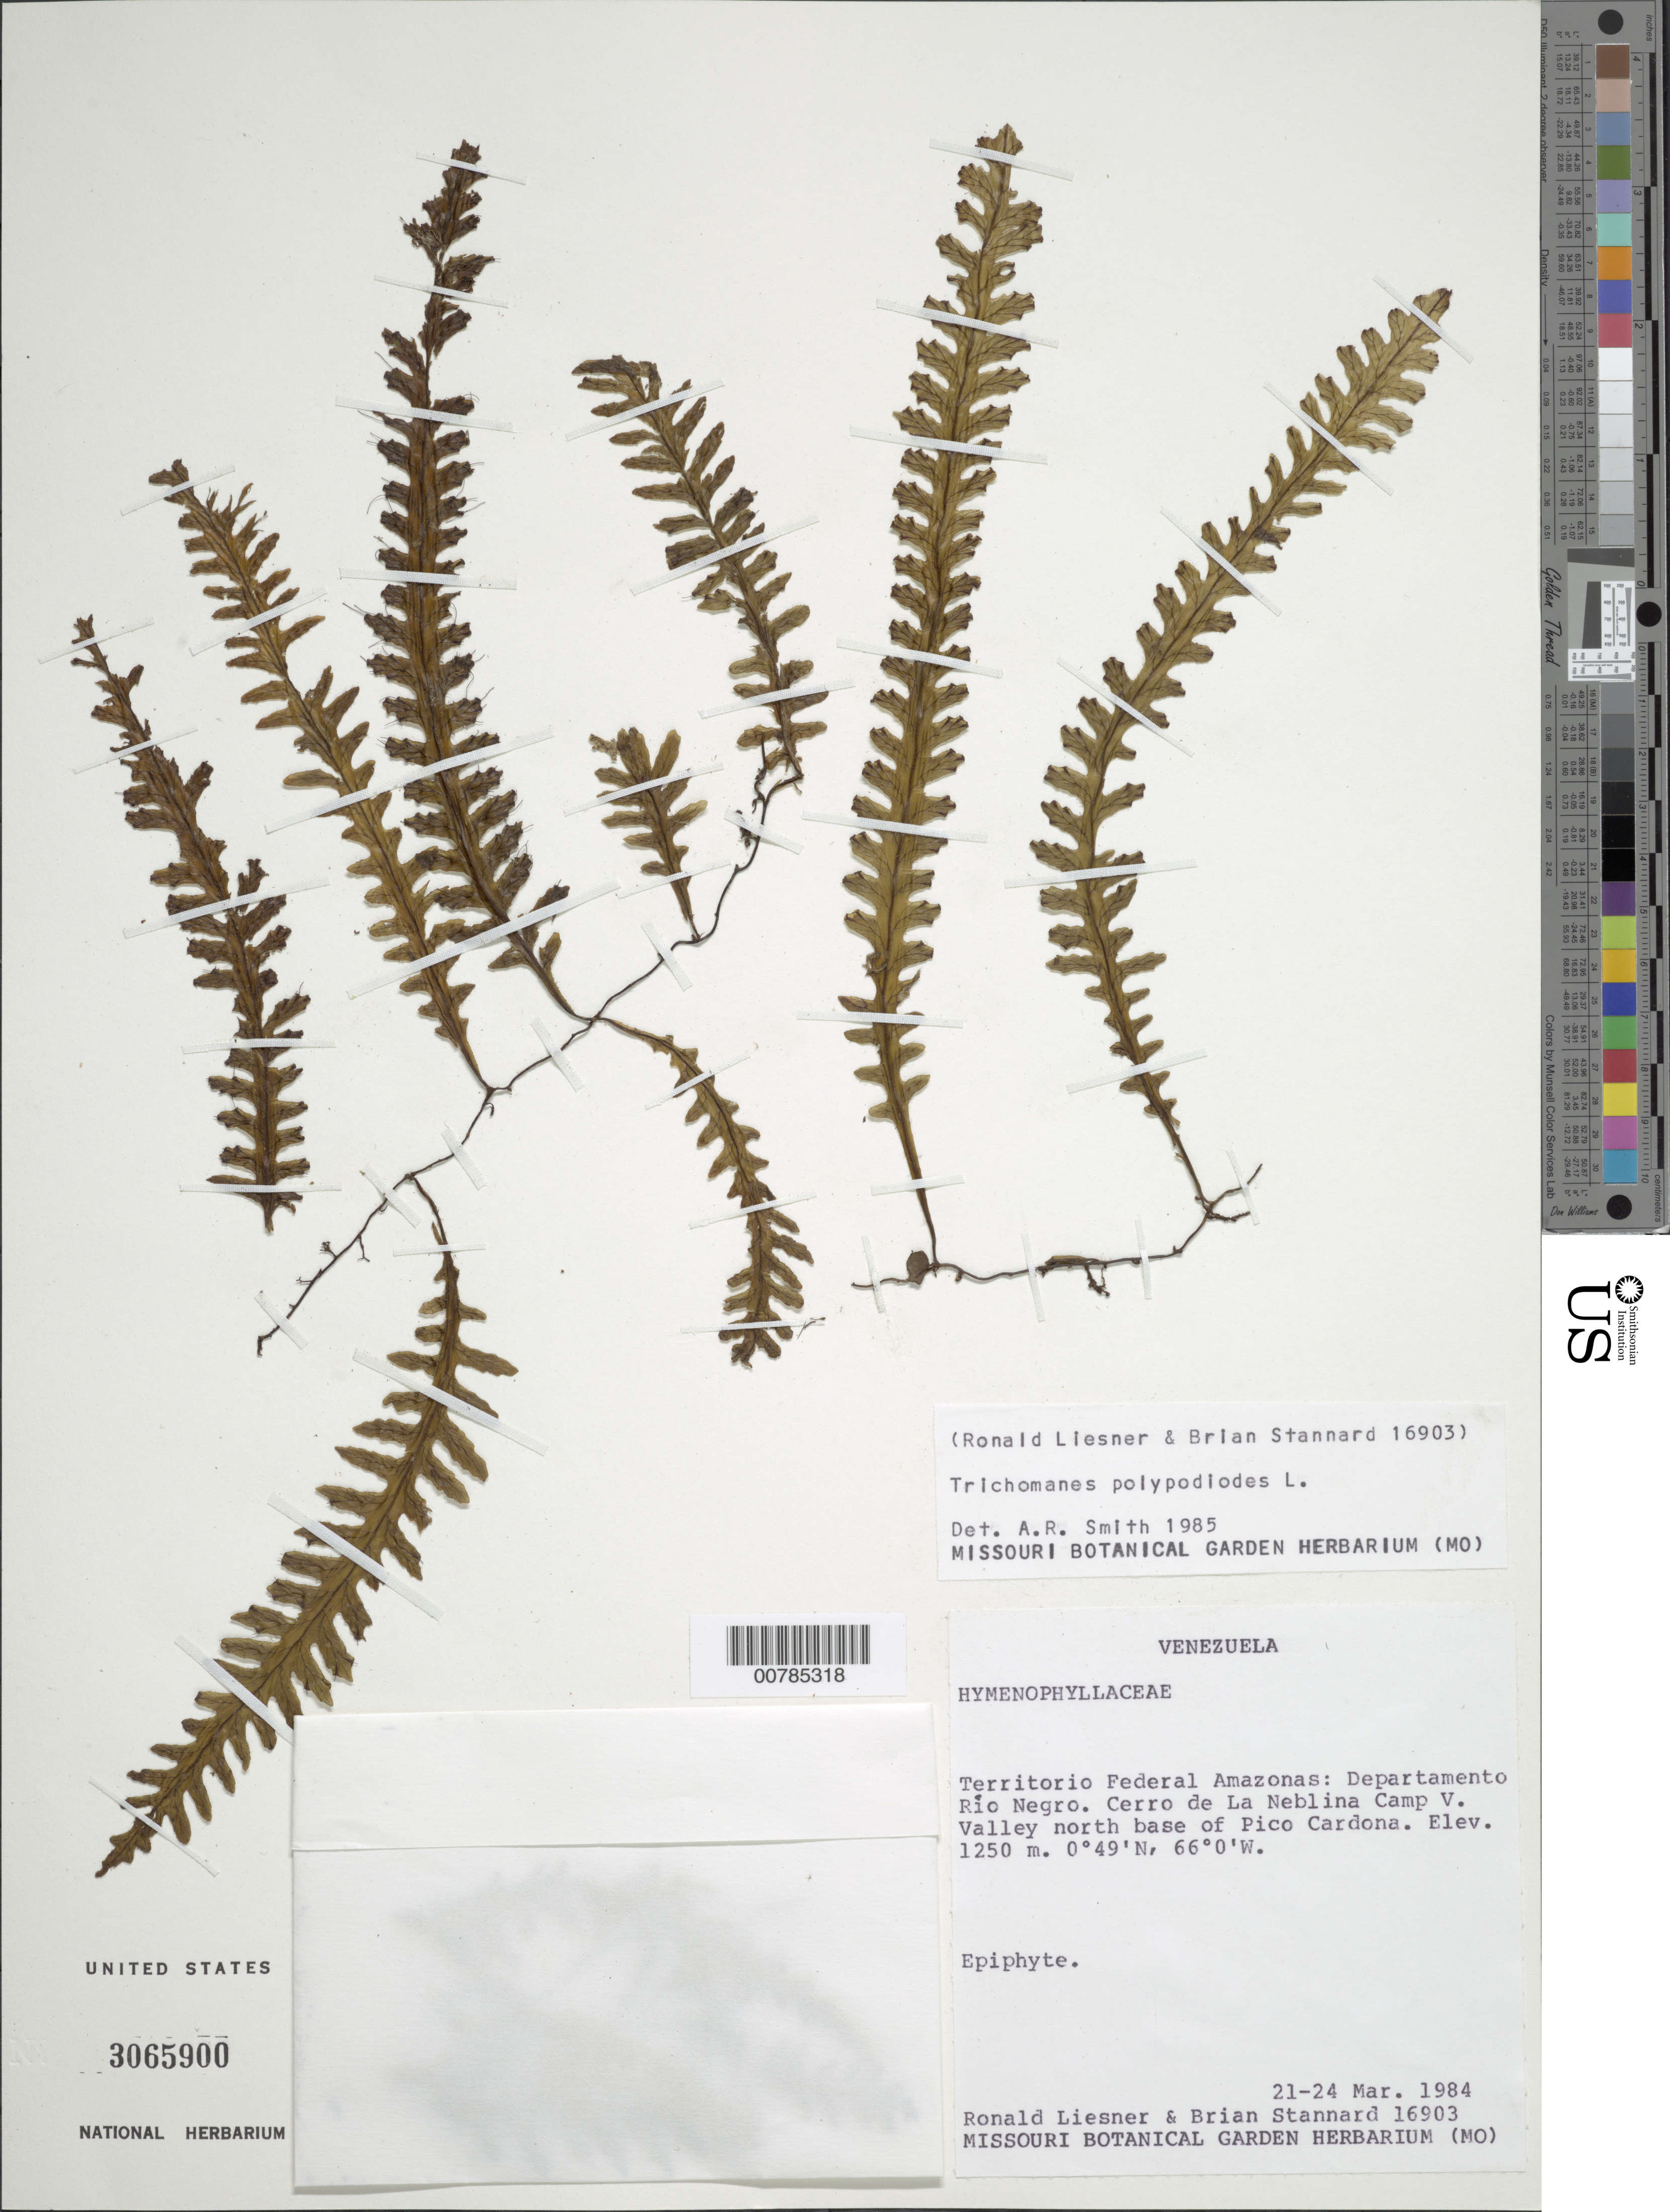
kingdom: Plantae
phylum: Tracheophyta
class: Polypodiopsida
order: Hymenophyllales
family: Hymenophyllaceae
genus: Trichomanes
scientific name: Trichomanes polypodioides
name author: L.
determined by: Smith, Alan R., (UC)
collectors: R. L. Liesner & B. L. Stannard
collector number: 16903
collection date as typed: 21-Mar-84 to 24-Mar-84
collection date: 1984-03-21/1984-03-24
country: Venezuela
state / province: Amazonas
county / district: Río Negro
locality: Cerro de La Neblina Base Camp V, north base of Pico Cardona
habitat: valley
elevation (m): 1250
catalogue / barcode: US 3065900